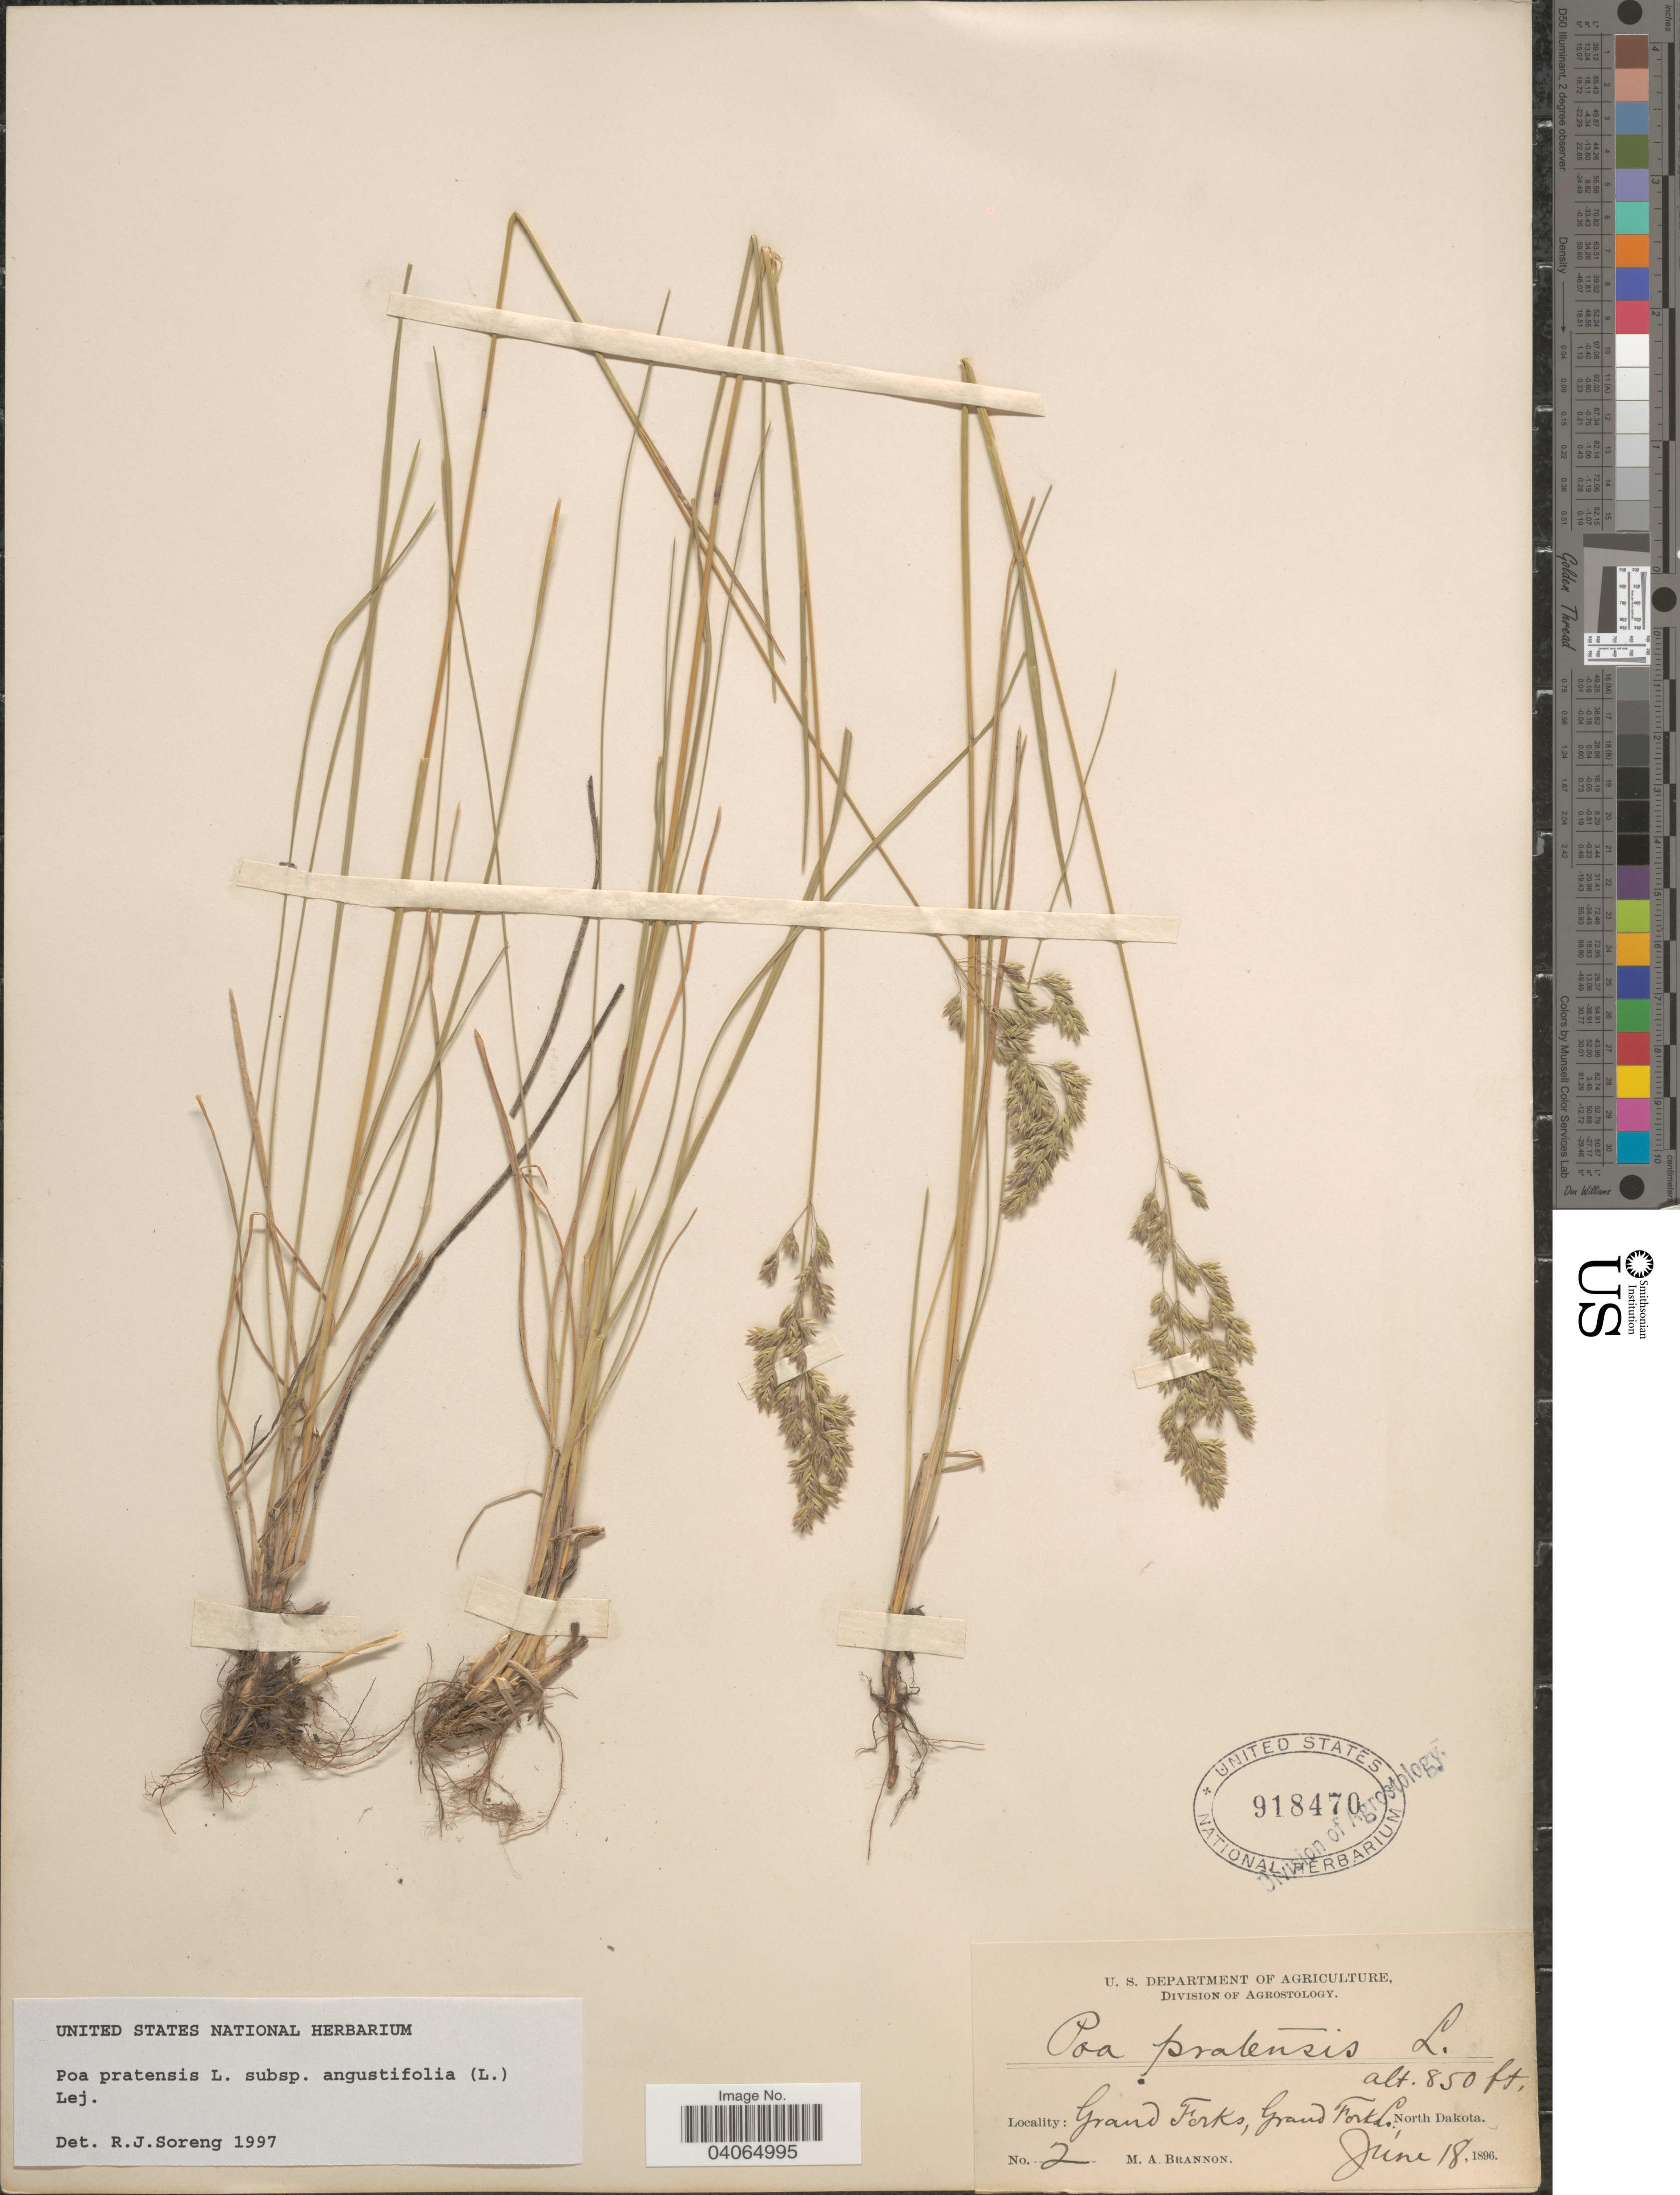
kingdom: Plantae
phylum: Tracheophyta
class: Liliopsida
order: Poales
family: Poaceae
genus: Poa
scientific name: Poa pratensis subsp. angustifolia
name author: (L.) Lej.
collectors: M. Brannon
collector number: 2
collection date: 1896-06-18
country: United States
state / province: North Dakota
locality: Grand Forks, Grand Forks Co.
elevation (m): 259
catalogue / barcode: US 918470